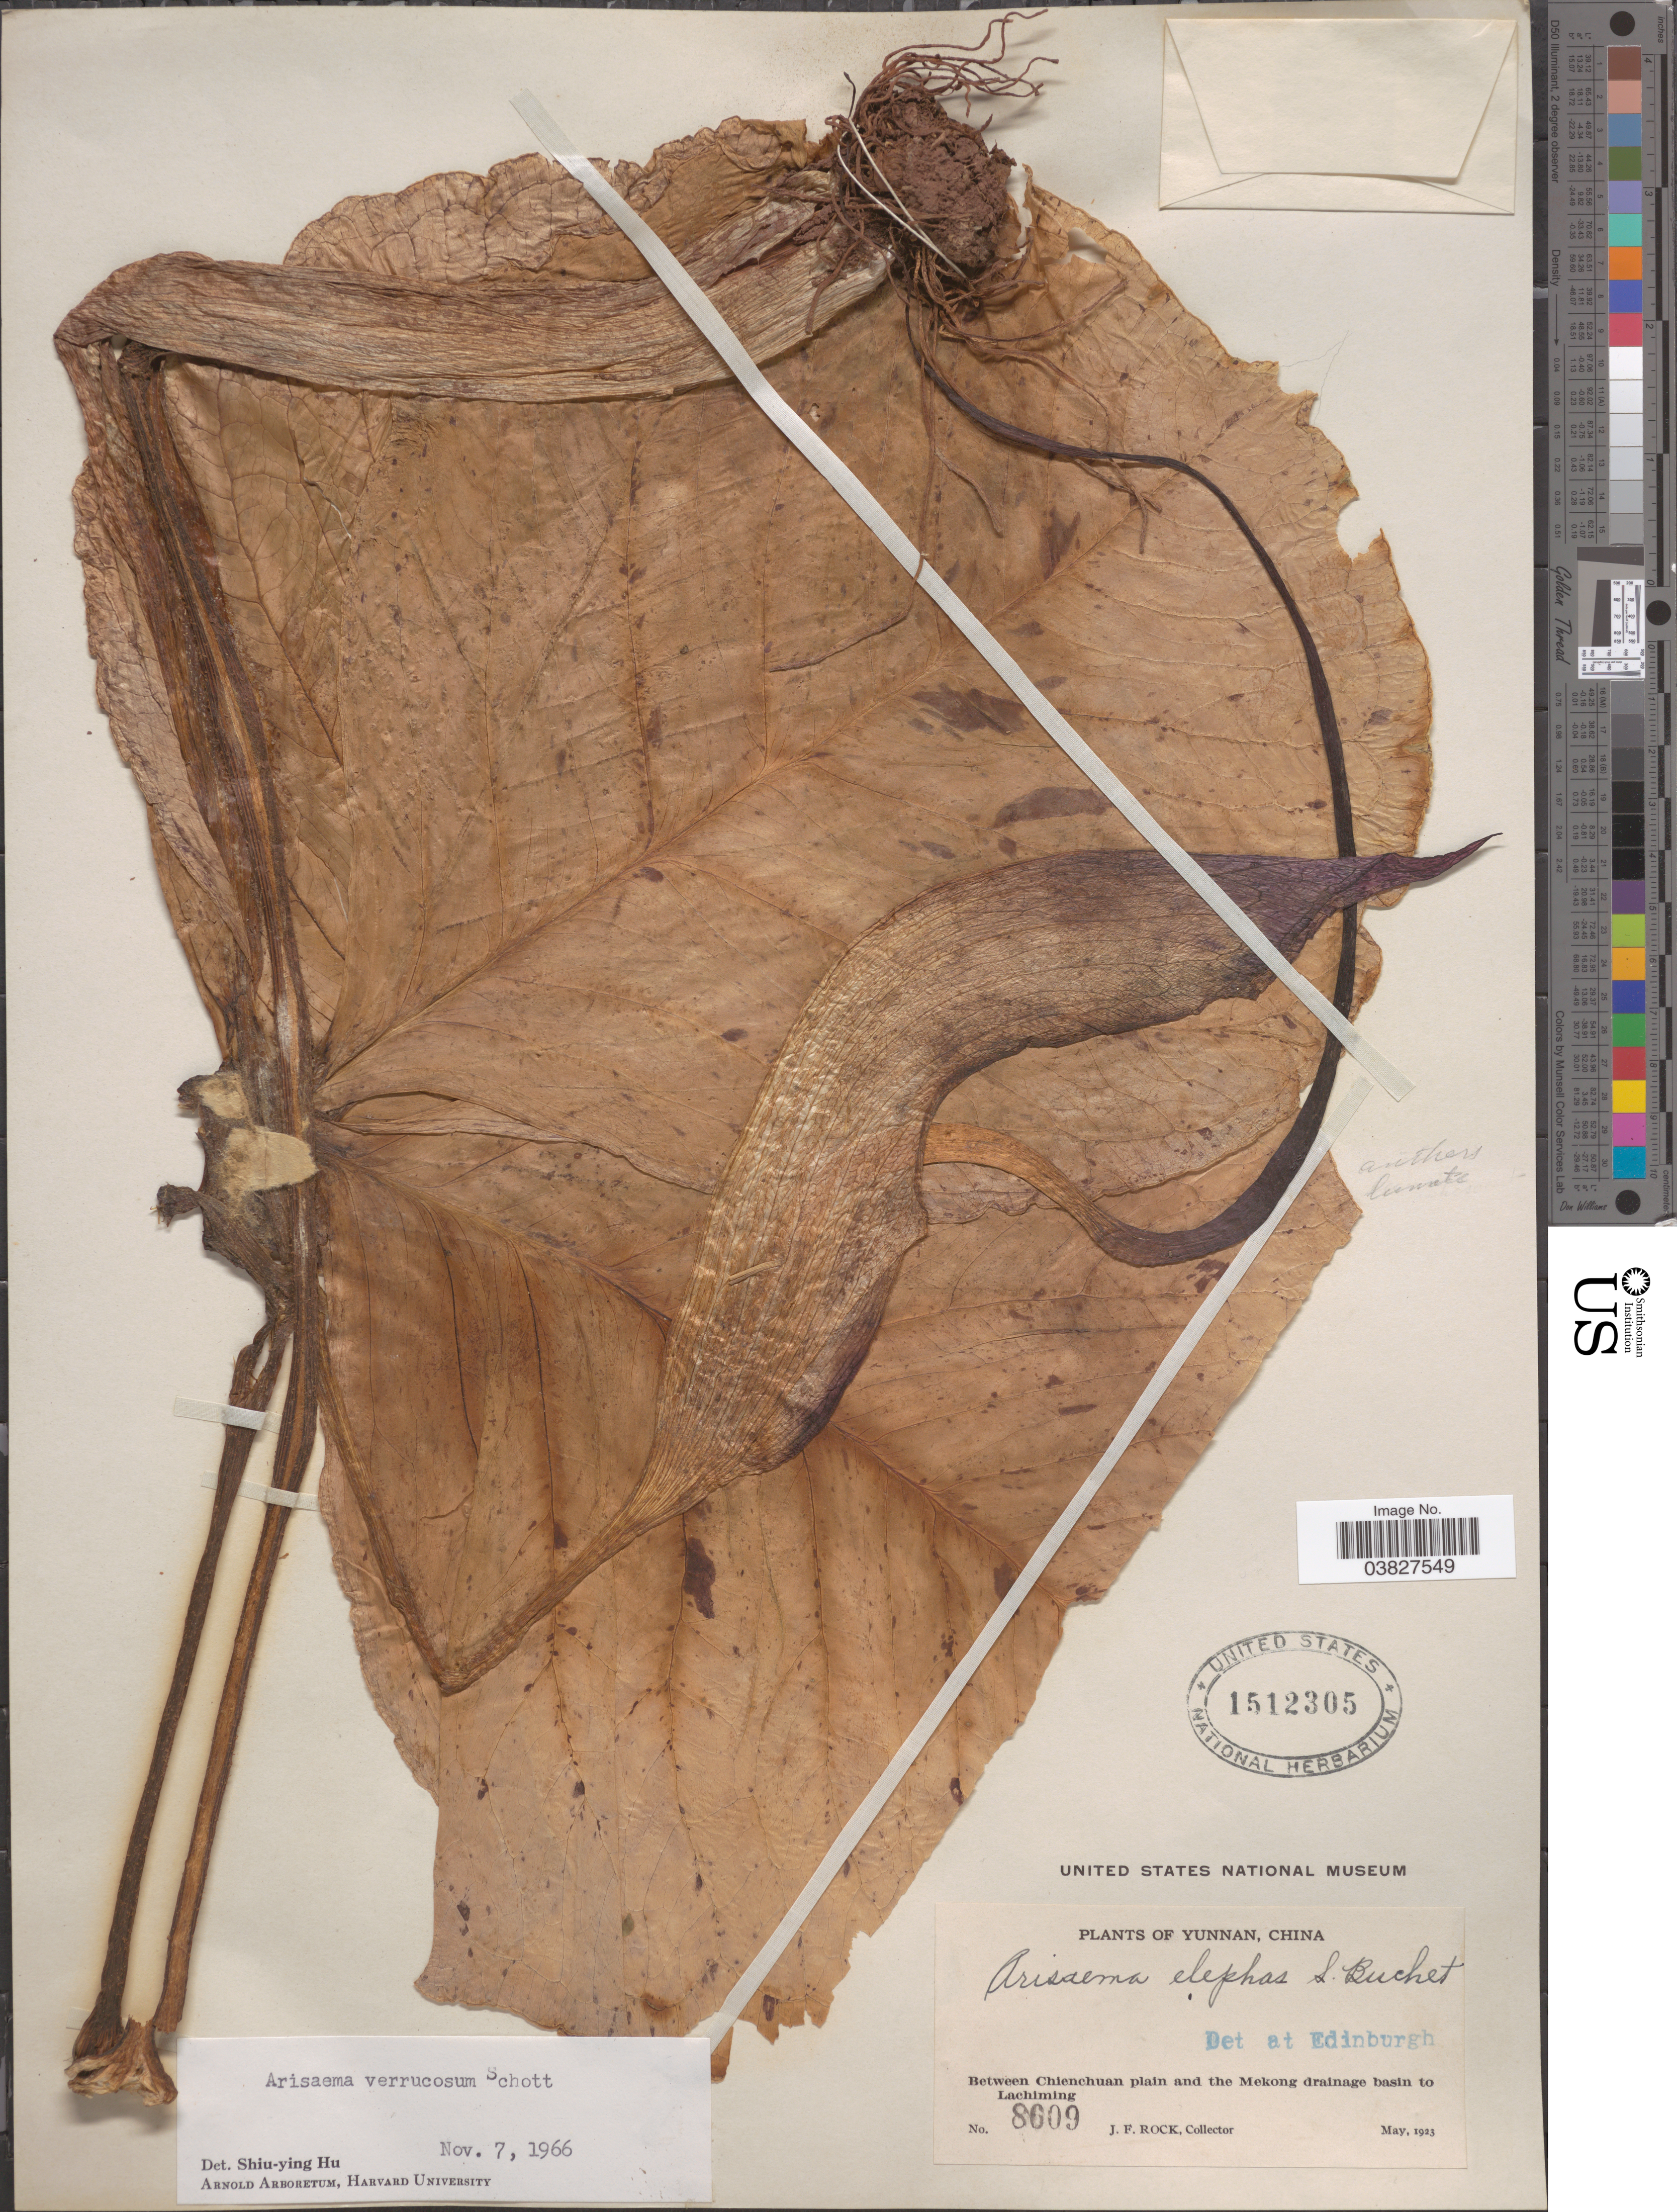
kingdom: Plantae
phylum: Tracheophyta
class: Liliopsida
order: Alismatales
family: Araceae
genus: Arisaema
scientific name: Arisaema elephas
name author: Buchet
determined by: Ma, Zheng Xu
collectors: J. Rock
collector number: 8609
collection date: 1923-05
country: China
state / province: Yunnan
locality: Between Chienchuan plain and the Mekong drainage basin to Lachiming.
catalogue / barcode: US 1512305